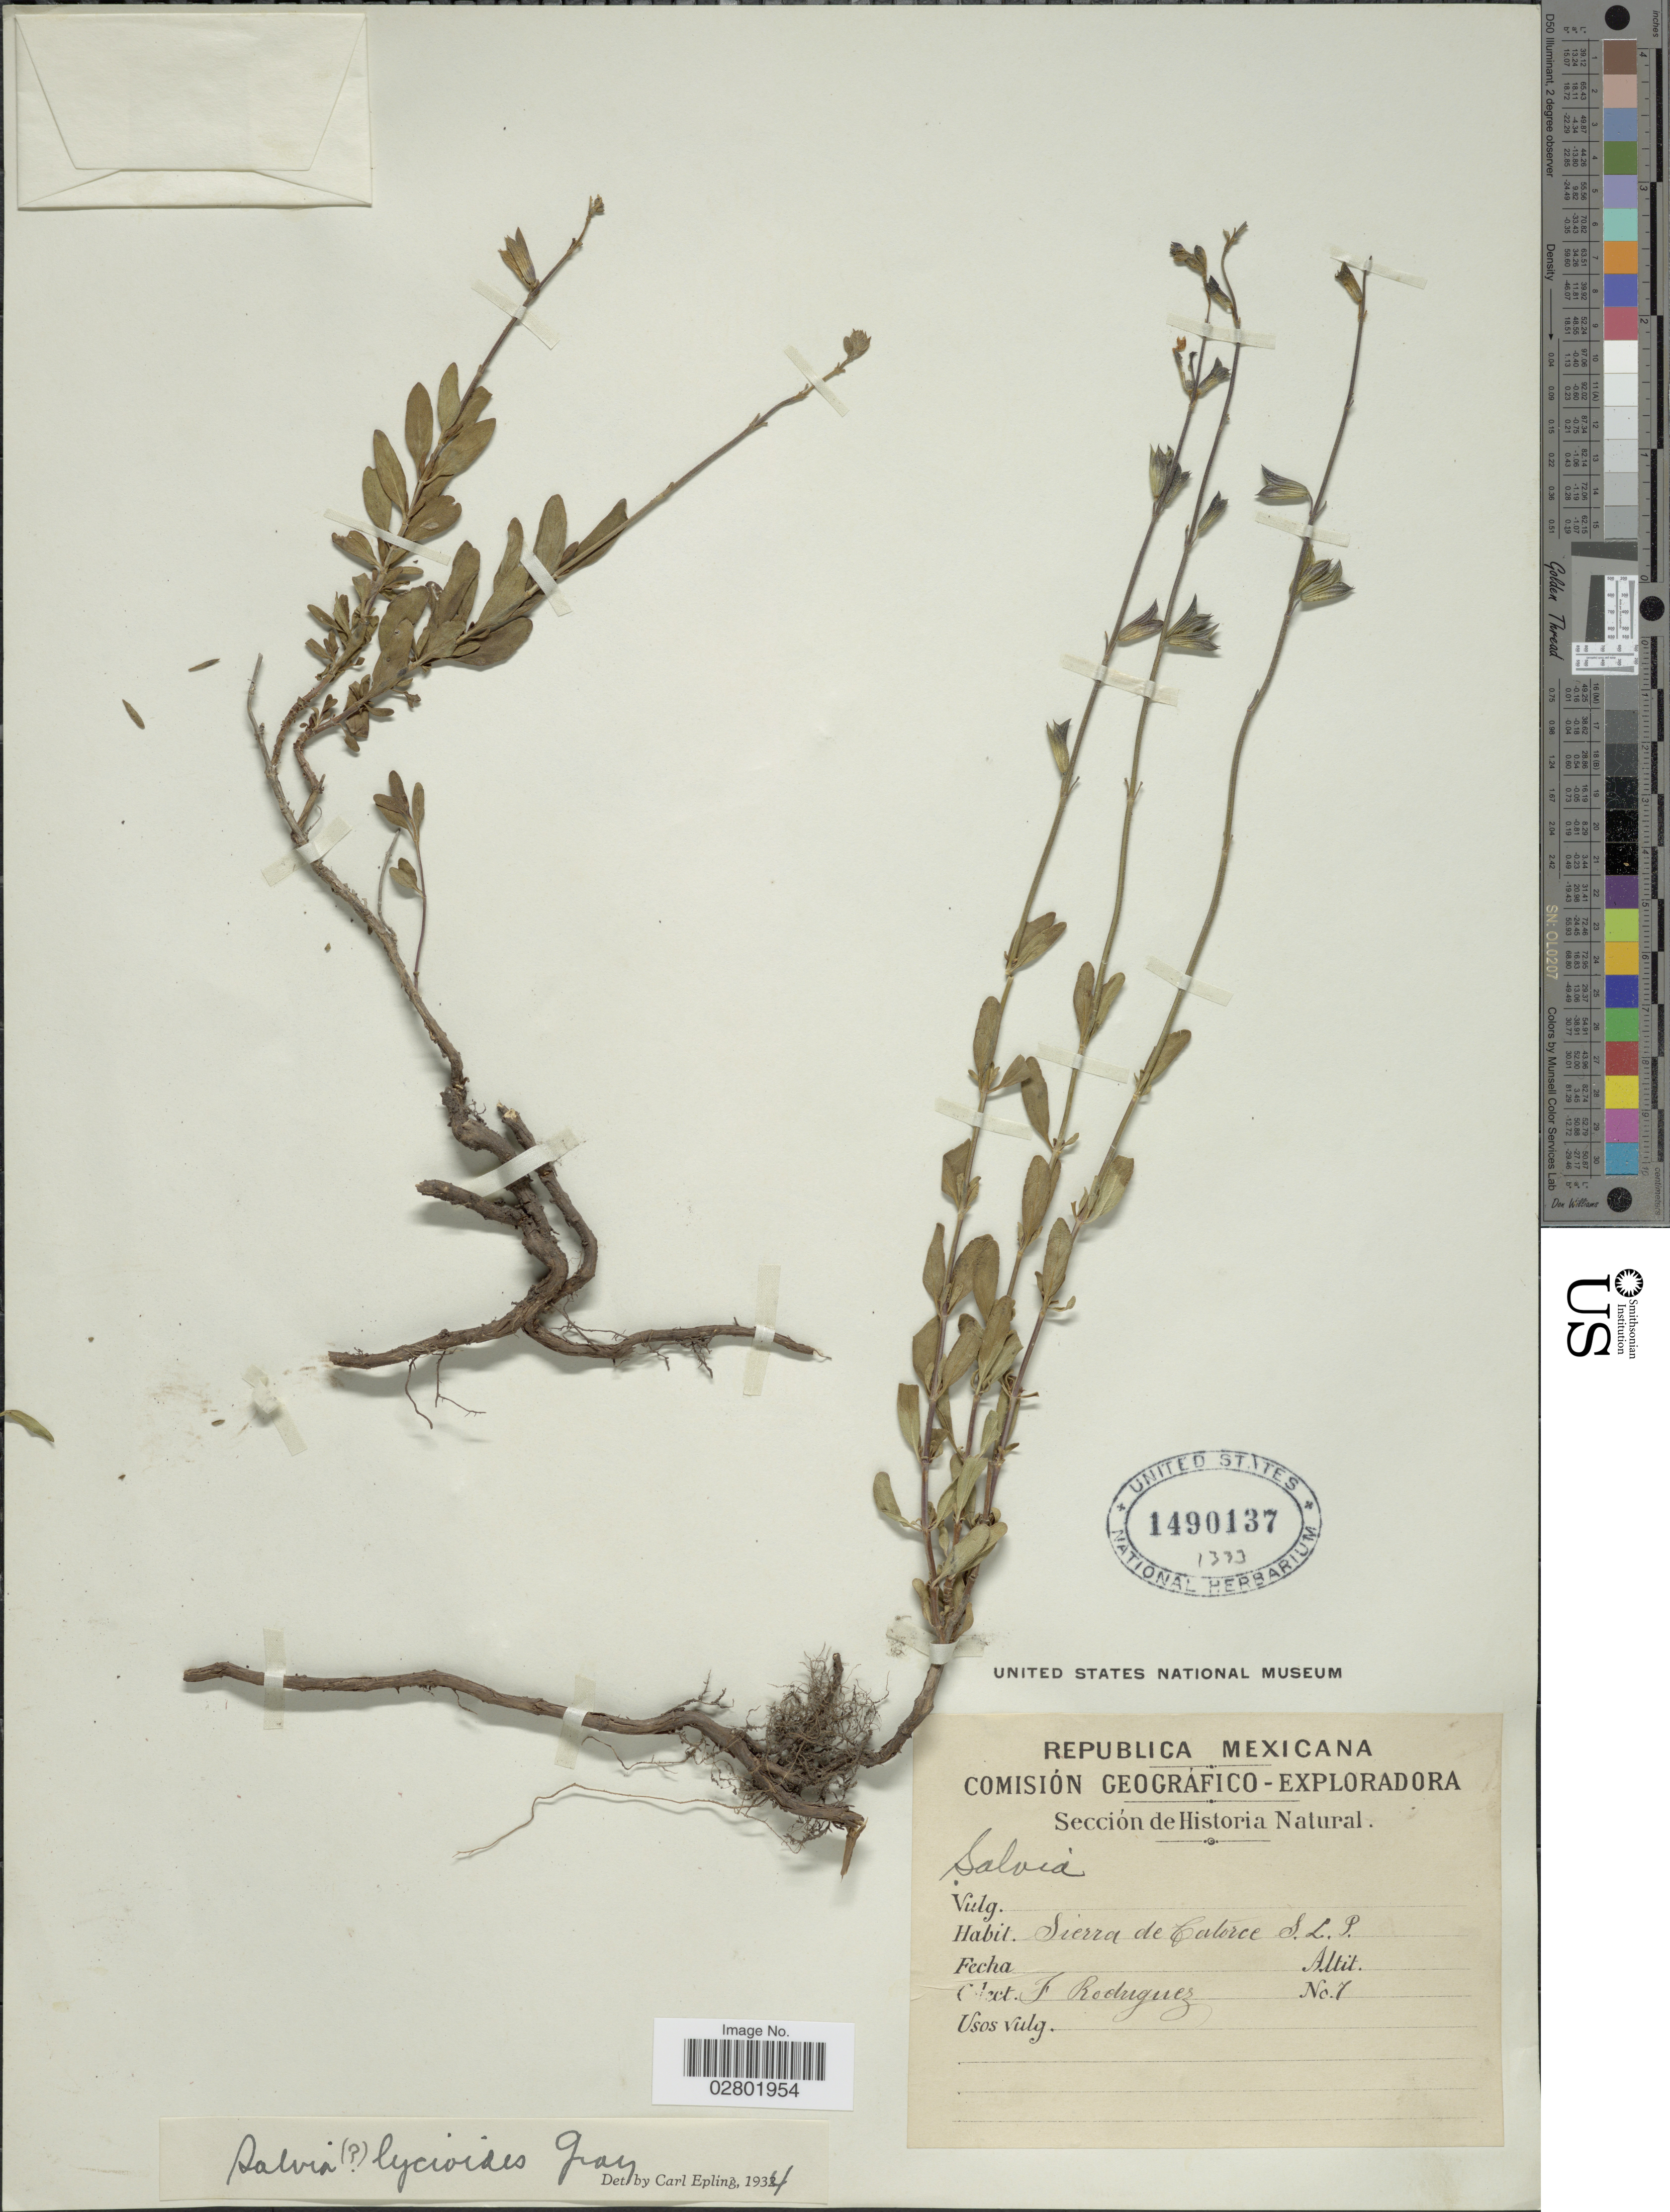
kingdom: Plantae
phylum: Tracheophyta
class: Magnoliopsida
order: Lamiales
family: Lamiaceae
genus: Salvia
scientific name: Salvia lycioides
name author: A. Gray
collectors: J. Rodríguez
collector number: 7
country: Mexico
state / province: San Luis Potosí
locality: Sierra de Catorce.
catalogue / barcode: US 1490137